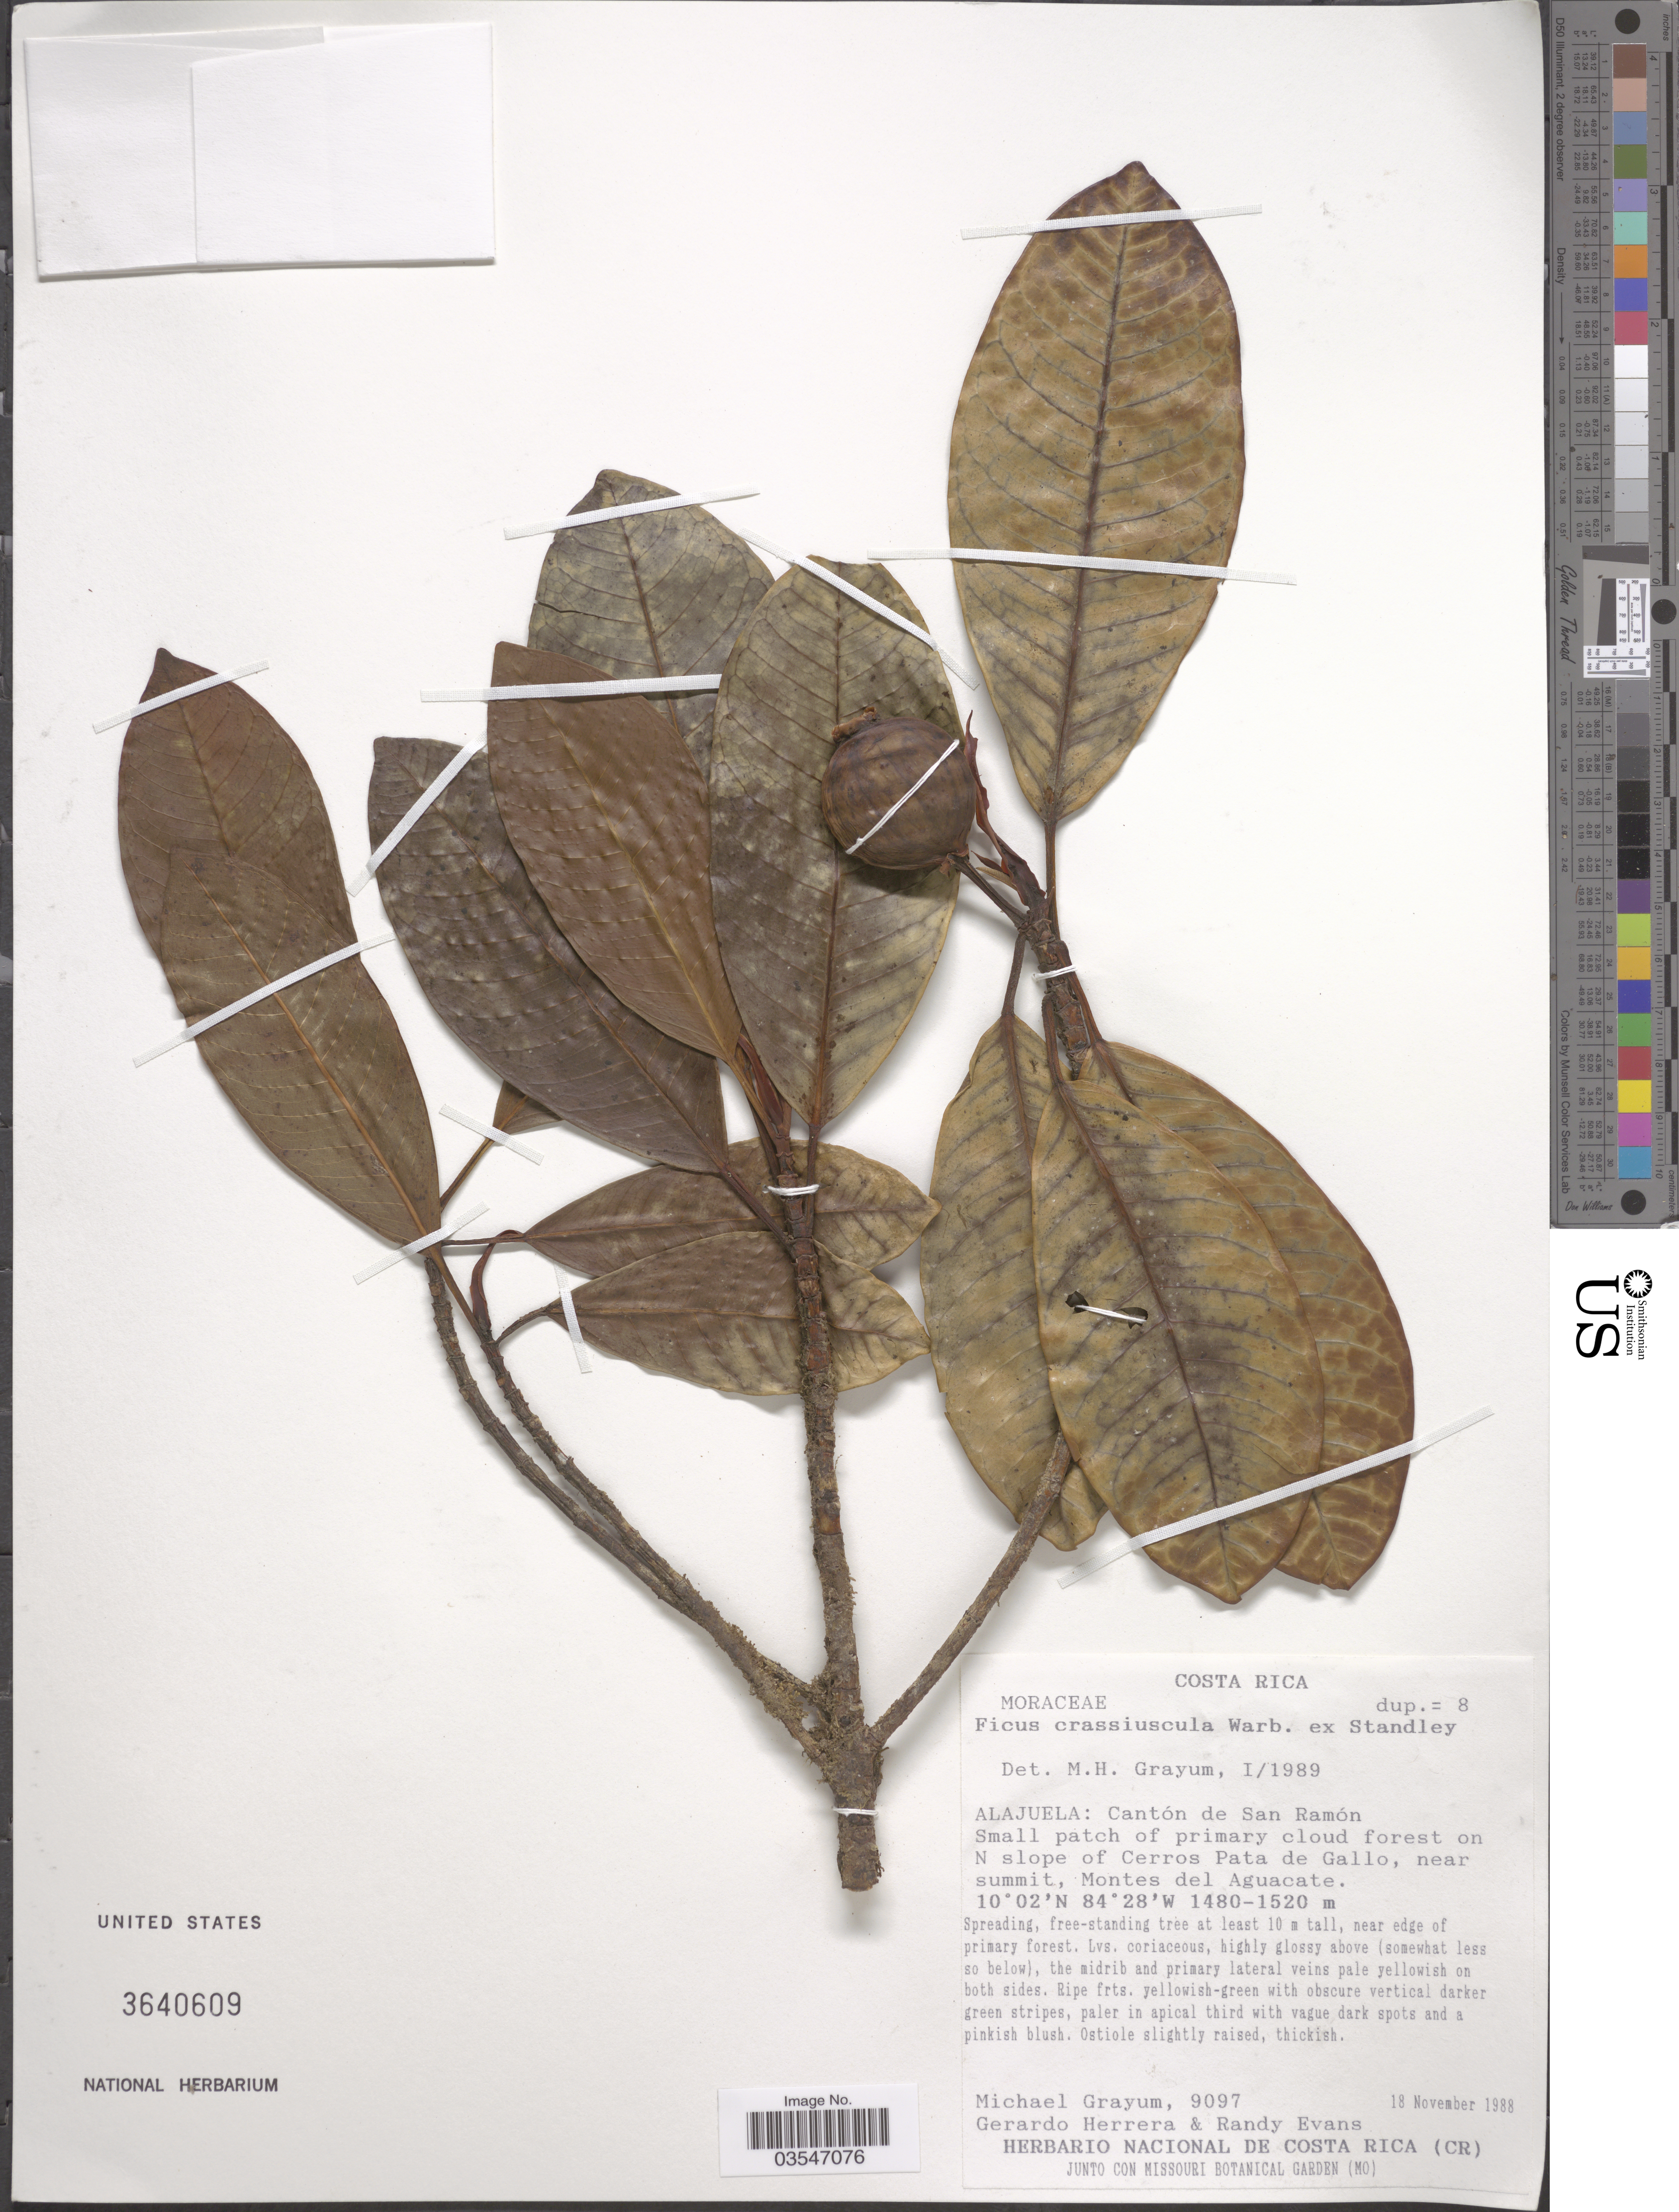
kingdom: Plantae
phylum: Tracheophyta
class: Magnoliopsida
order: Rosales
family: Moraceae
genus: Ficus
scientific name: Ficus crassiuscula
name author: Warb. ex Standl.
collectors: M. H. Grayum, G. Herrera & R. Evans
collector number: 9097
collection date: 1988-11-18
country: Costa Rica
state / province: Alajuela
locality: Cantón de San Ramón. Small patch of primary cloud forest on N slope of Cerros Pata de Gallo, near summit, Montes del Aguacate.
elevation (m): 1480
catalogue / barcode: US 3640609